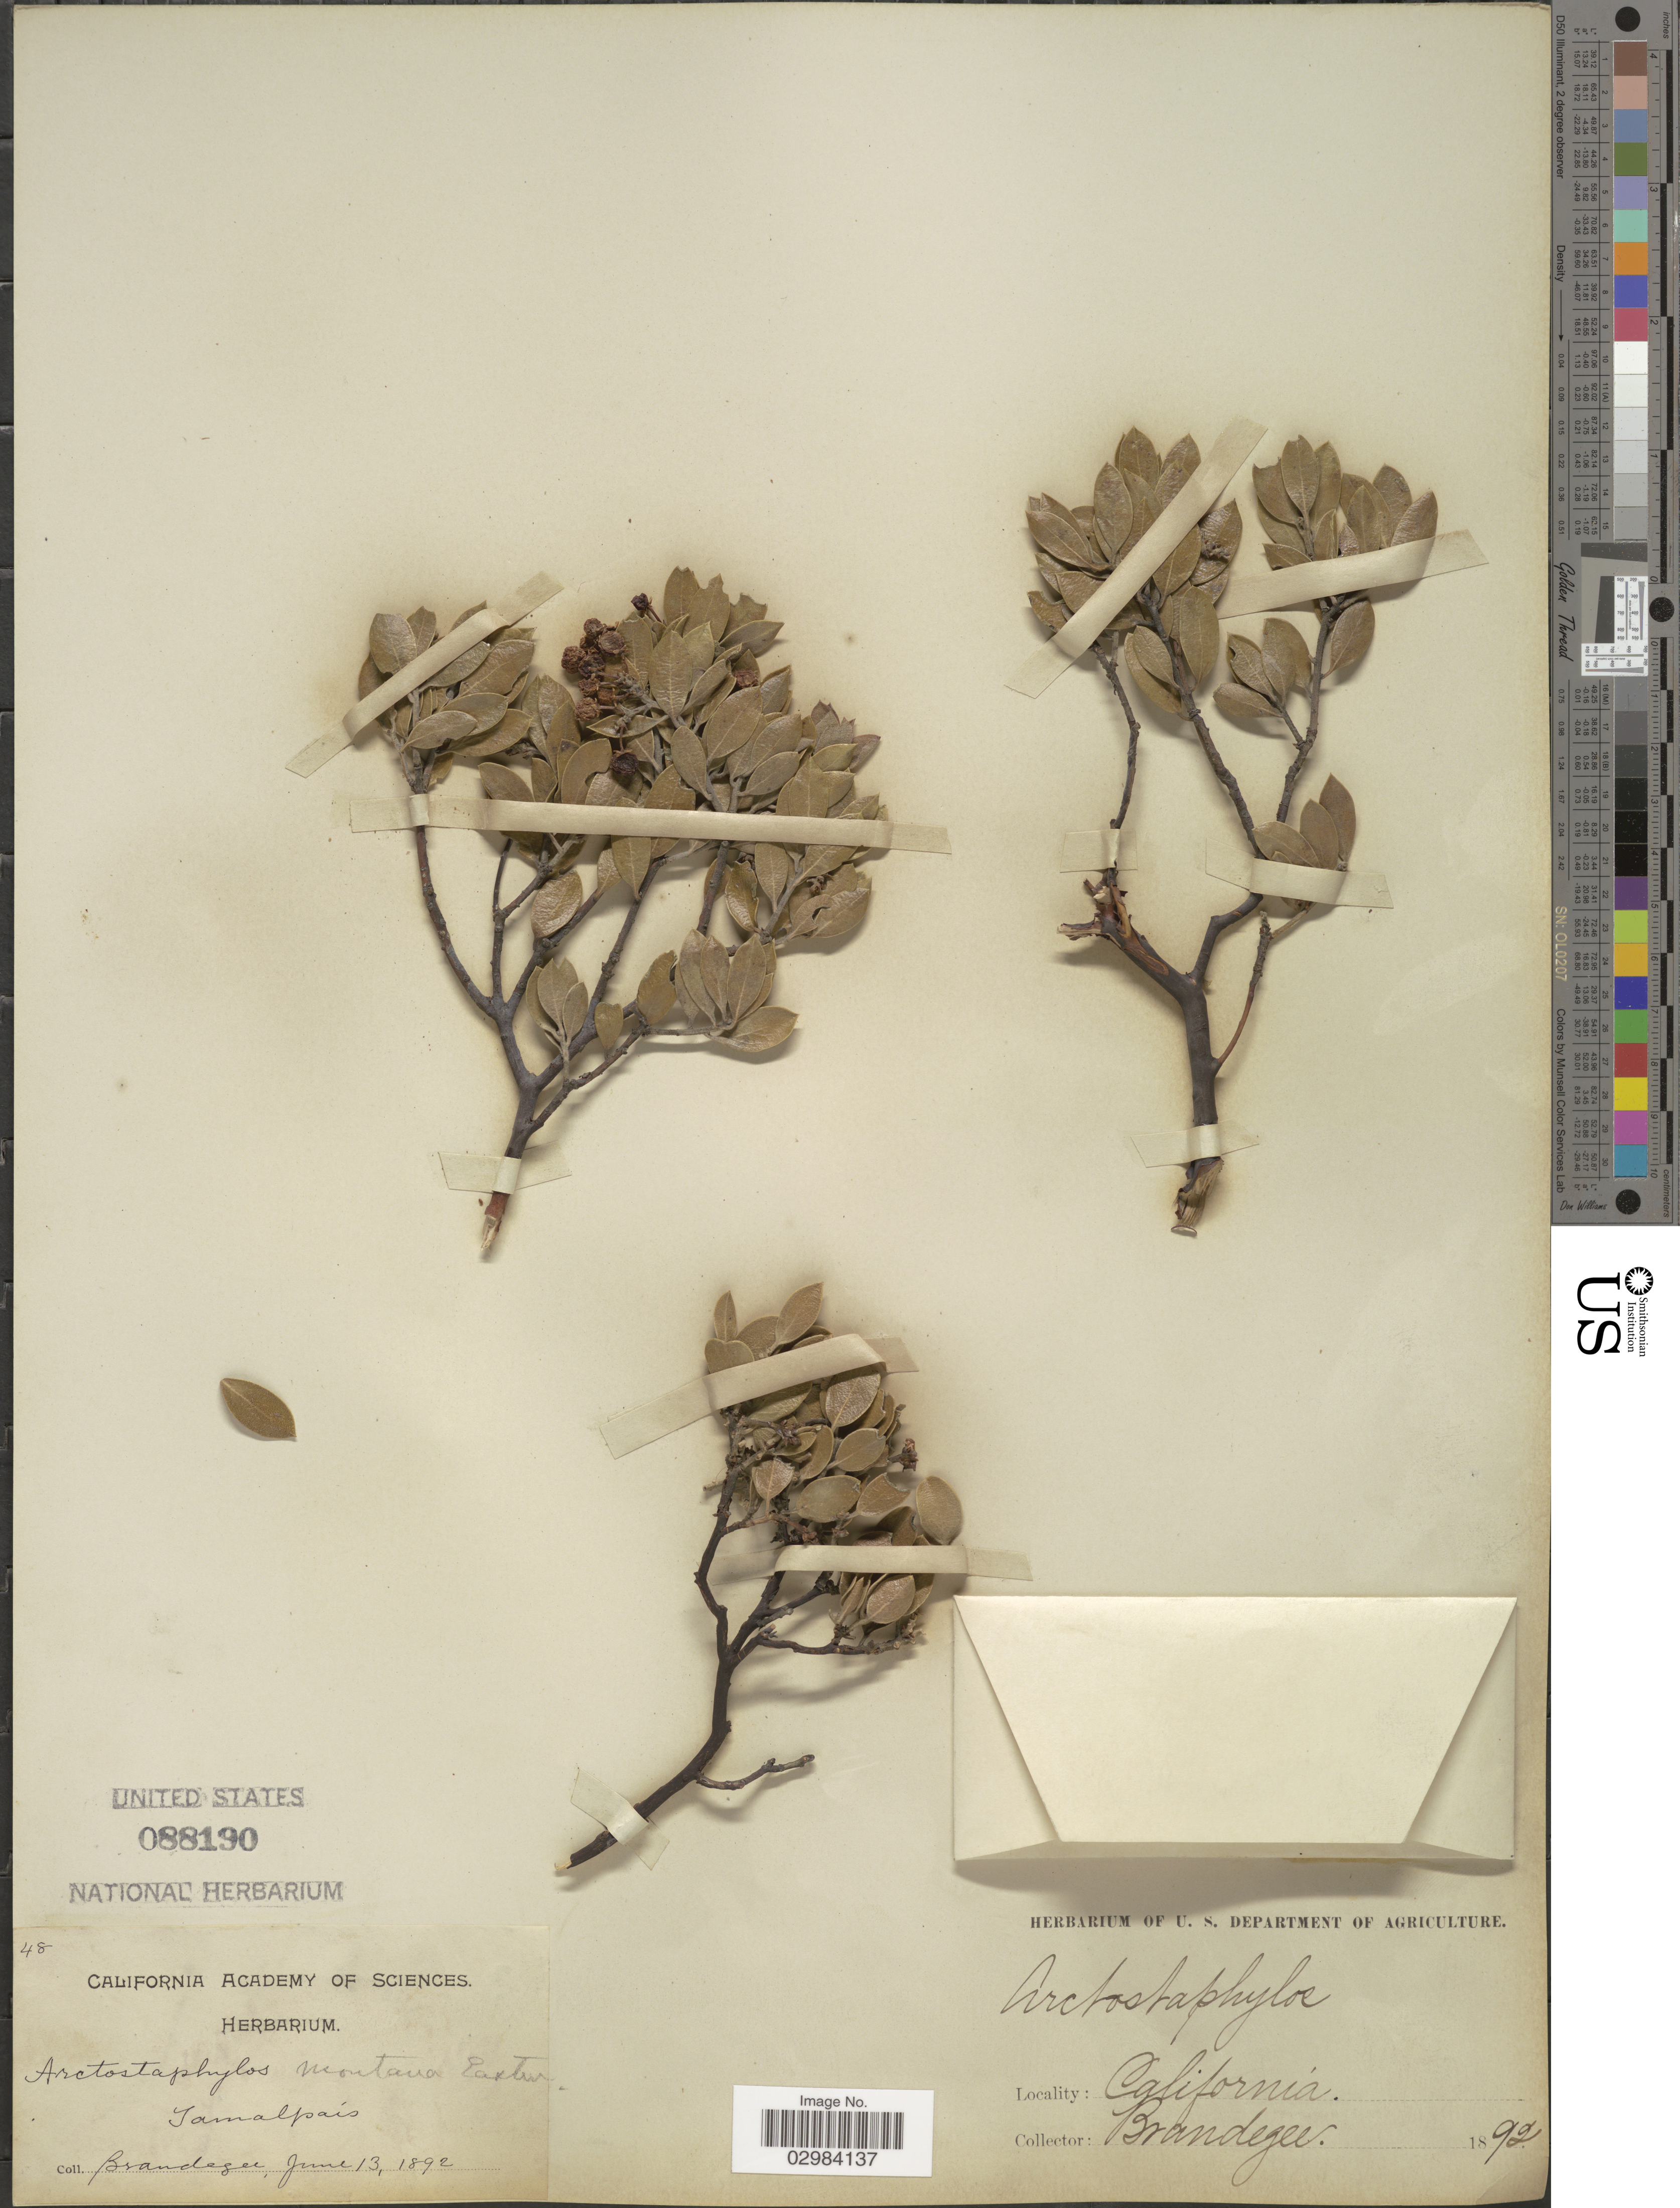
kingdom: Plantae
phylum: Tracheophyta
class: Magnoliopsida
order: Ericales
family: Ericaceae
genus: Arctostaphylos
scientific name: Arctostaphylos montana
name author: Eastw.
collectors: -- Brandegee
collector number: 48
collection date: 1892-06-13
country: United States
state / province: California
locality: Tamalpaís.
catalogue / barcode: US 88190